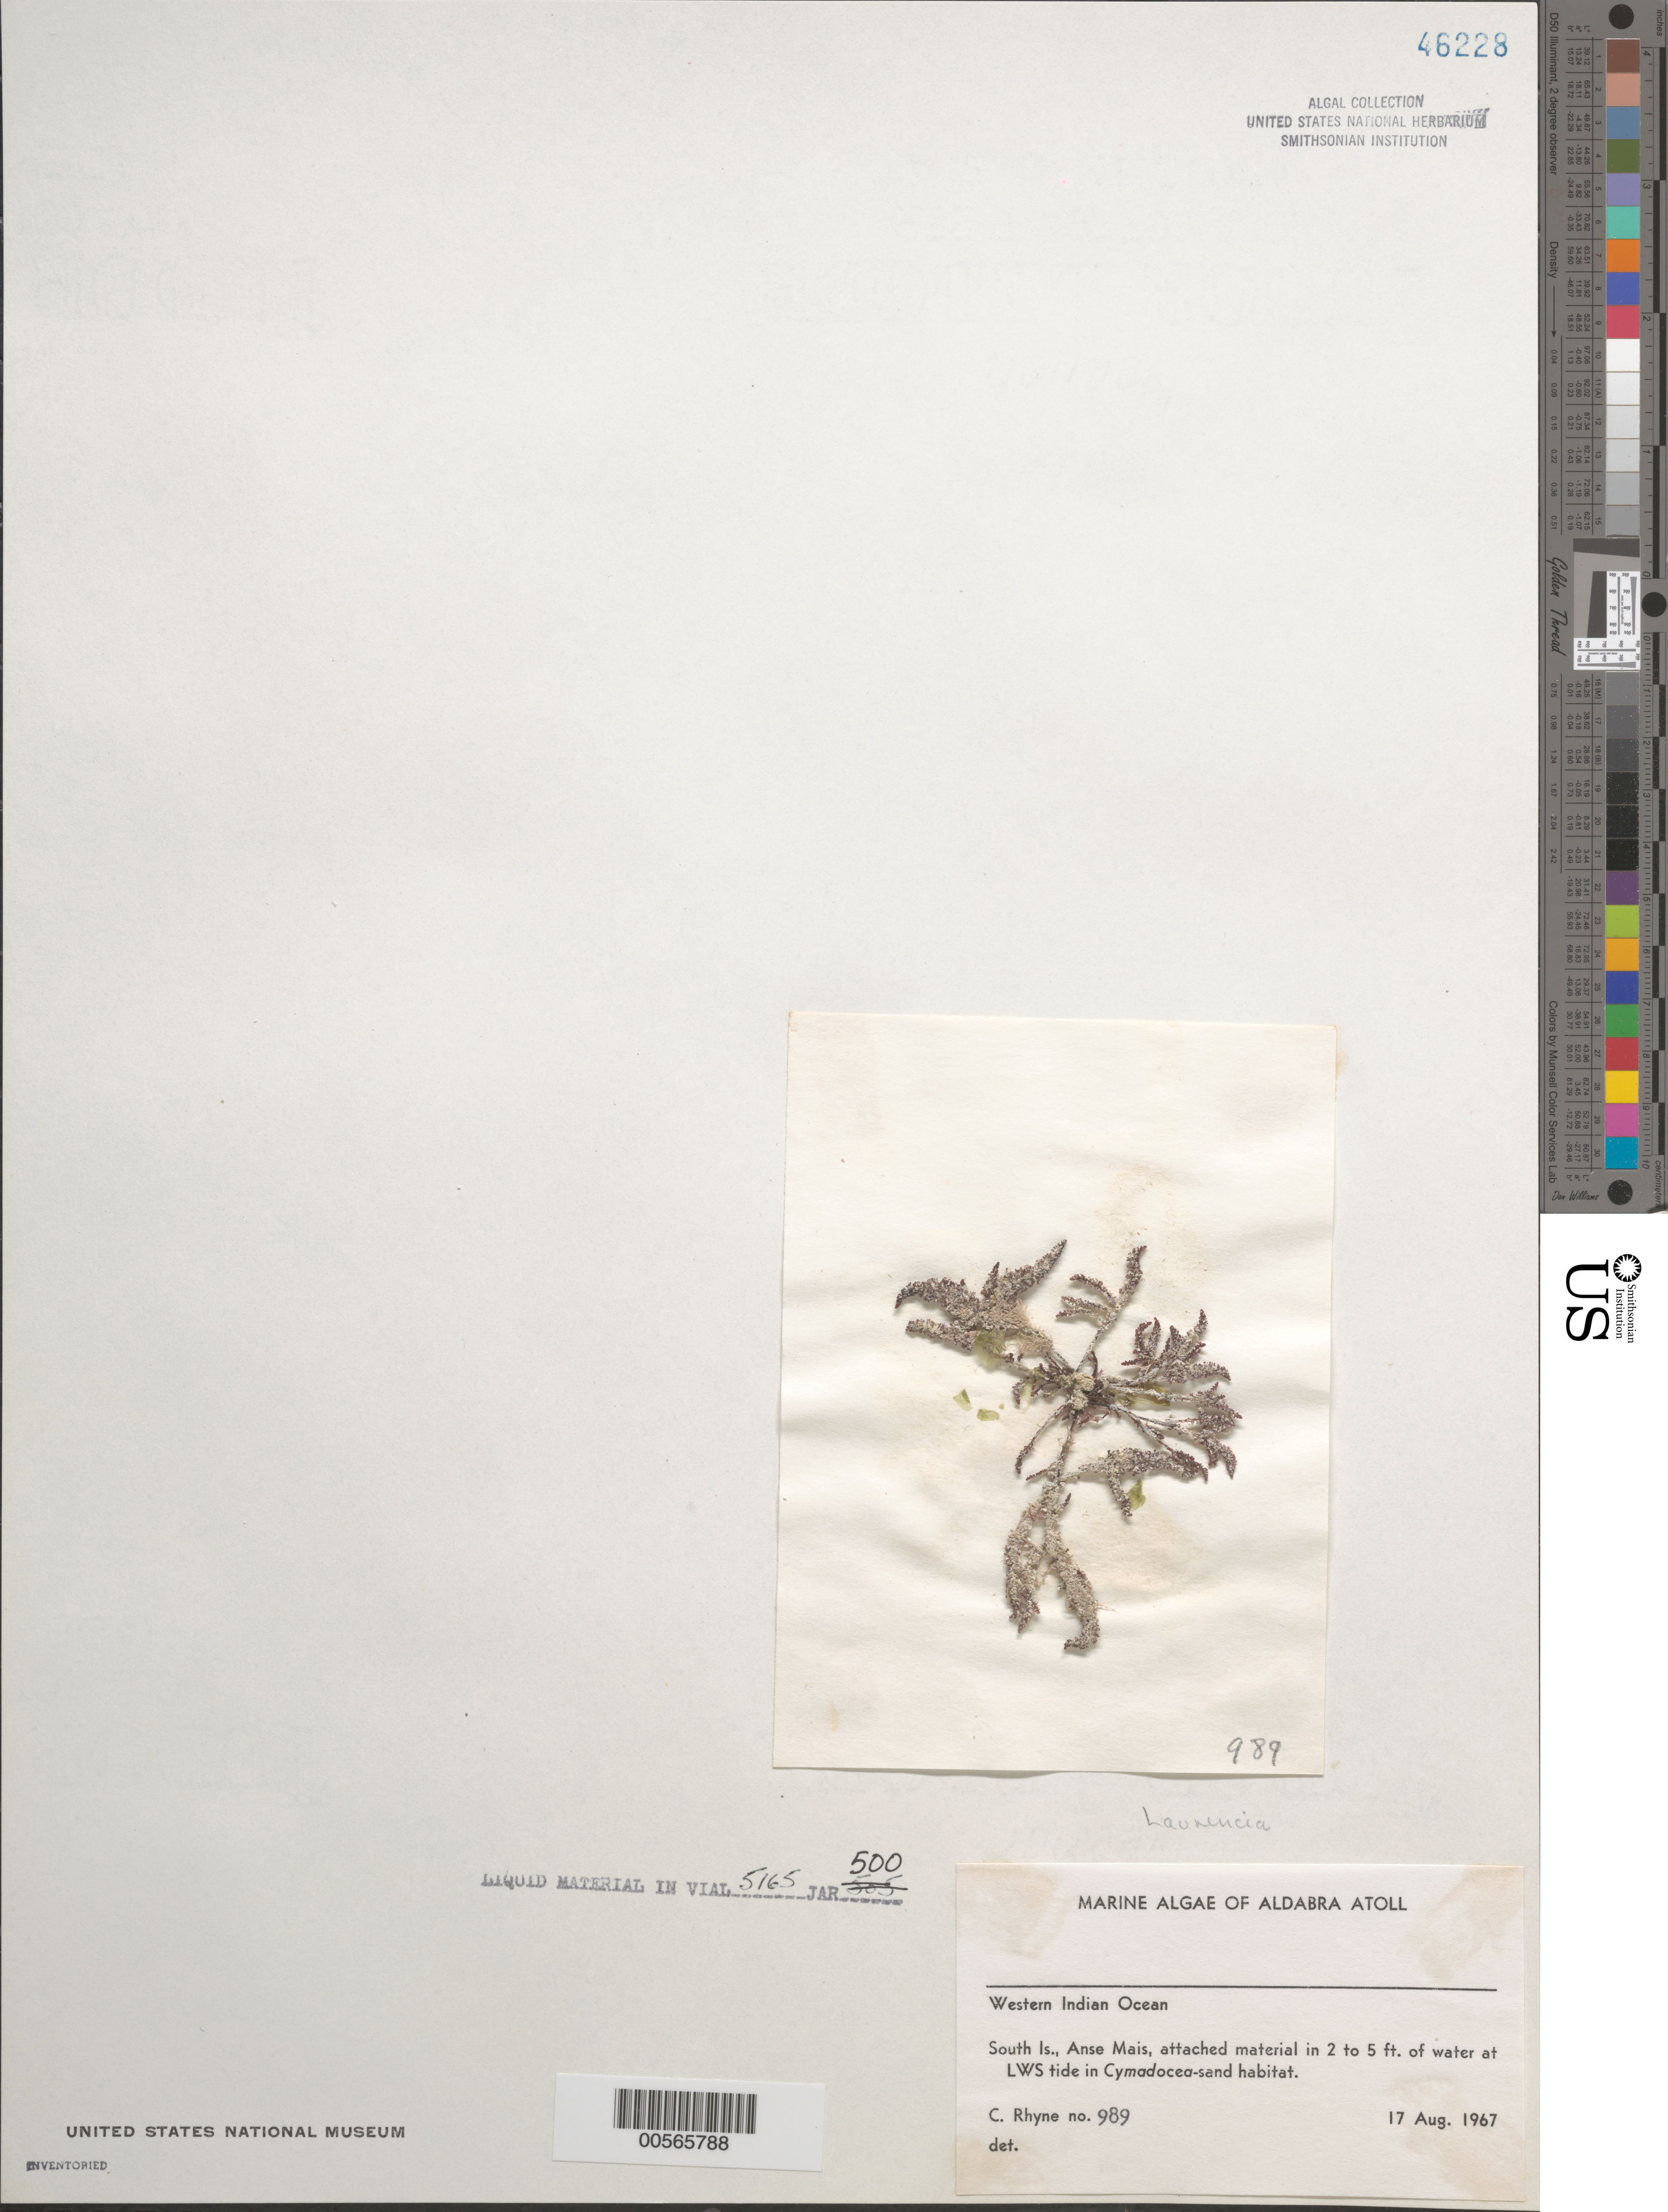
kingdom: Plantae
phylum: Rhodophyta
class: Florideophyceae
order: Ceramiales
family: Rhodomelaceae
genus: Laurencia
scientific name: Laurencia sp.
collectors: C. Rhyne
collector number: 989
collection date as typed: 17 Aug 1967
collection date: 1967-08-17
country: Seychelles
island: Aldabra Atoll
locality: South Islet, Anse Mais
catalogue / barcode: US 46228